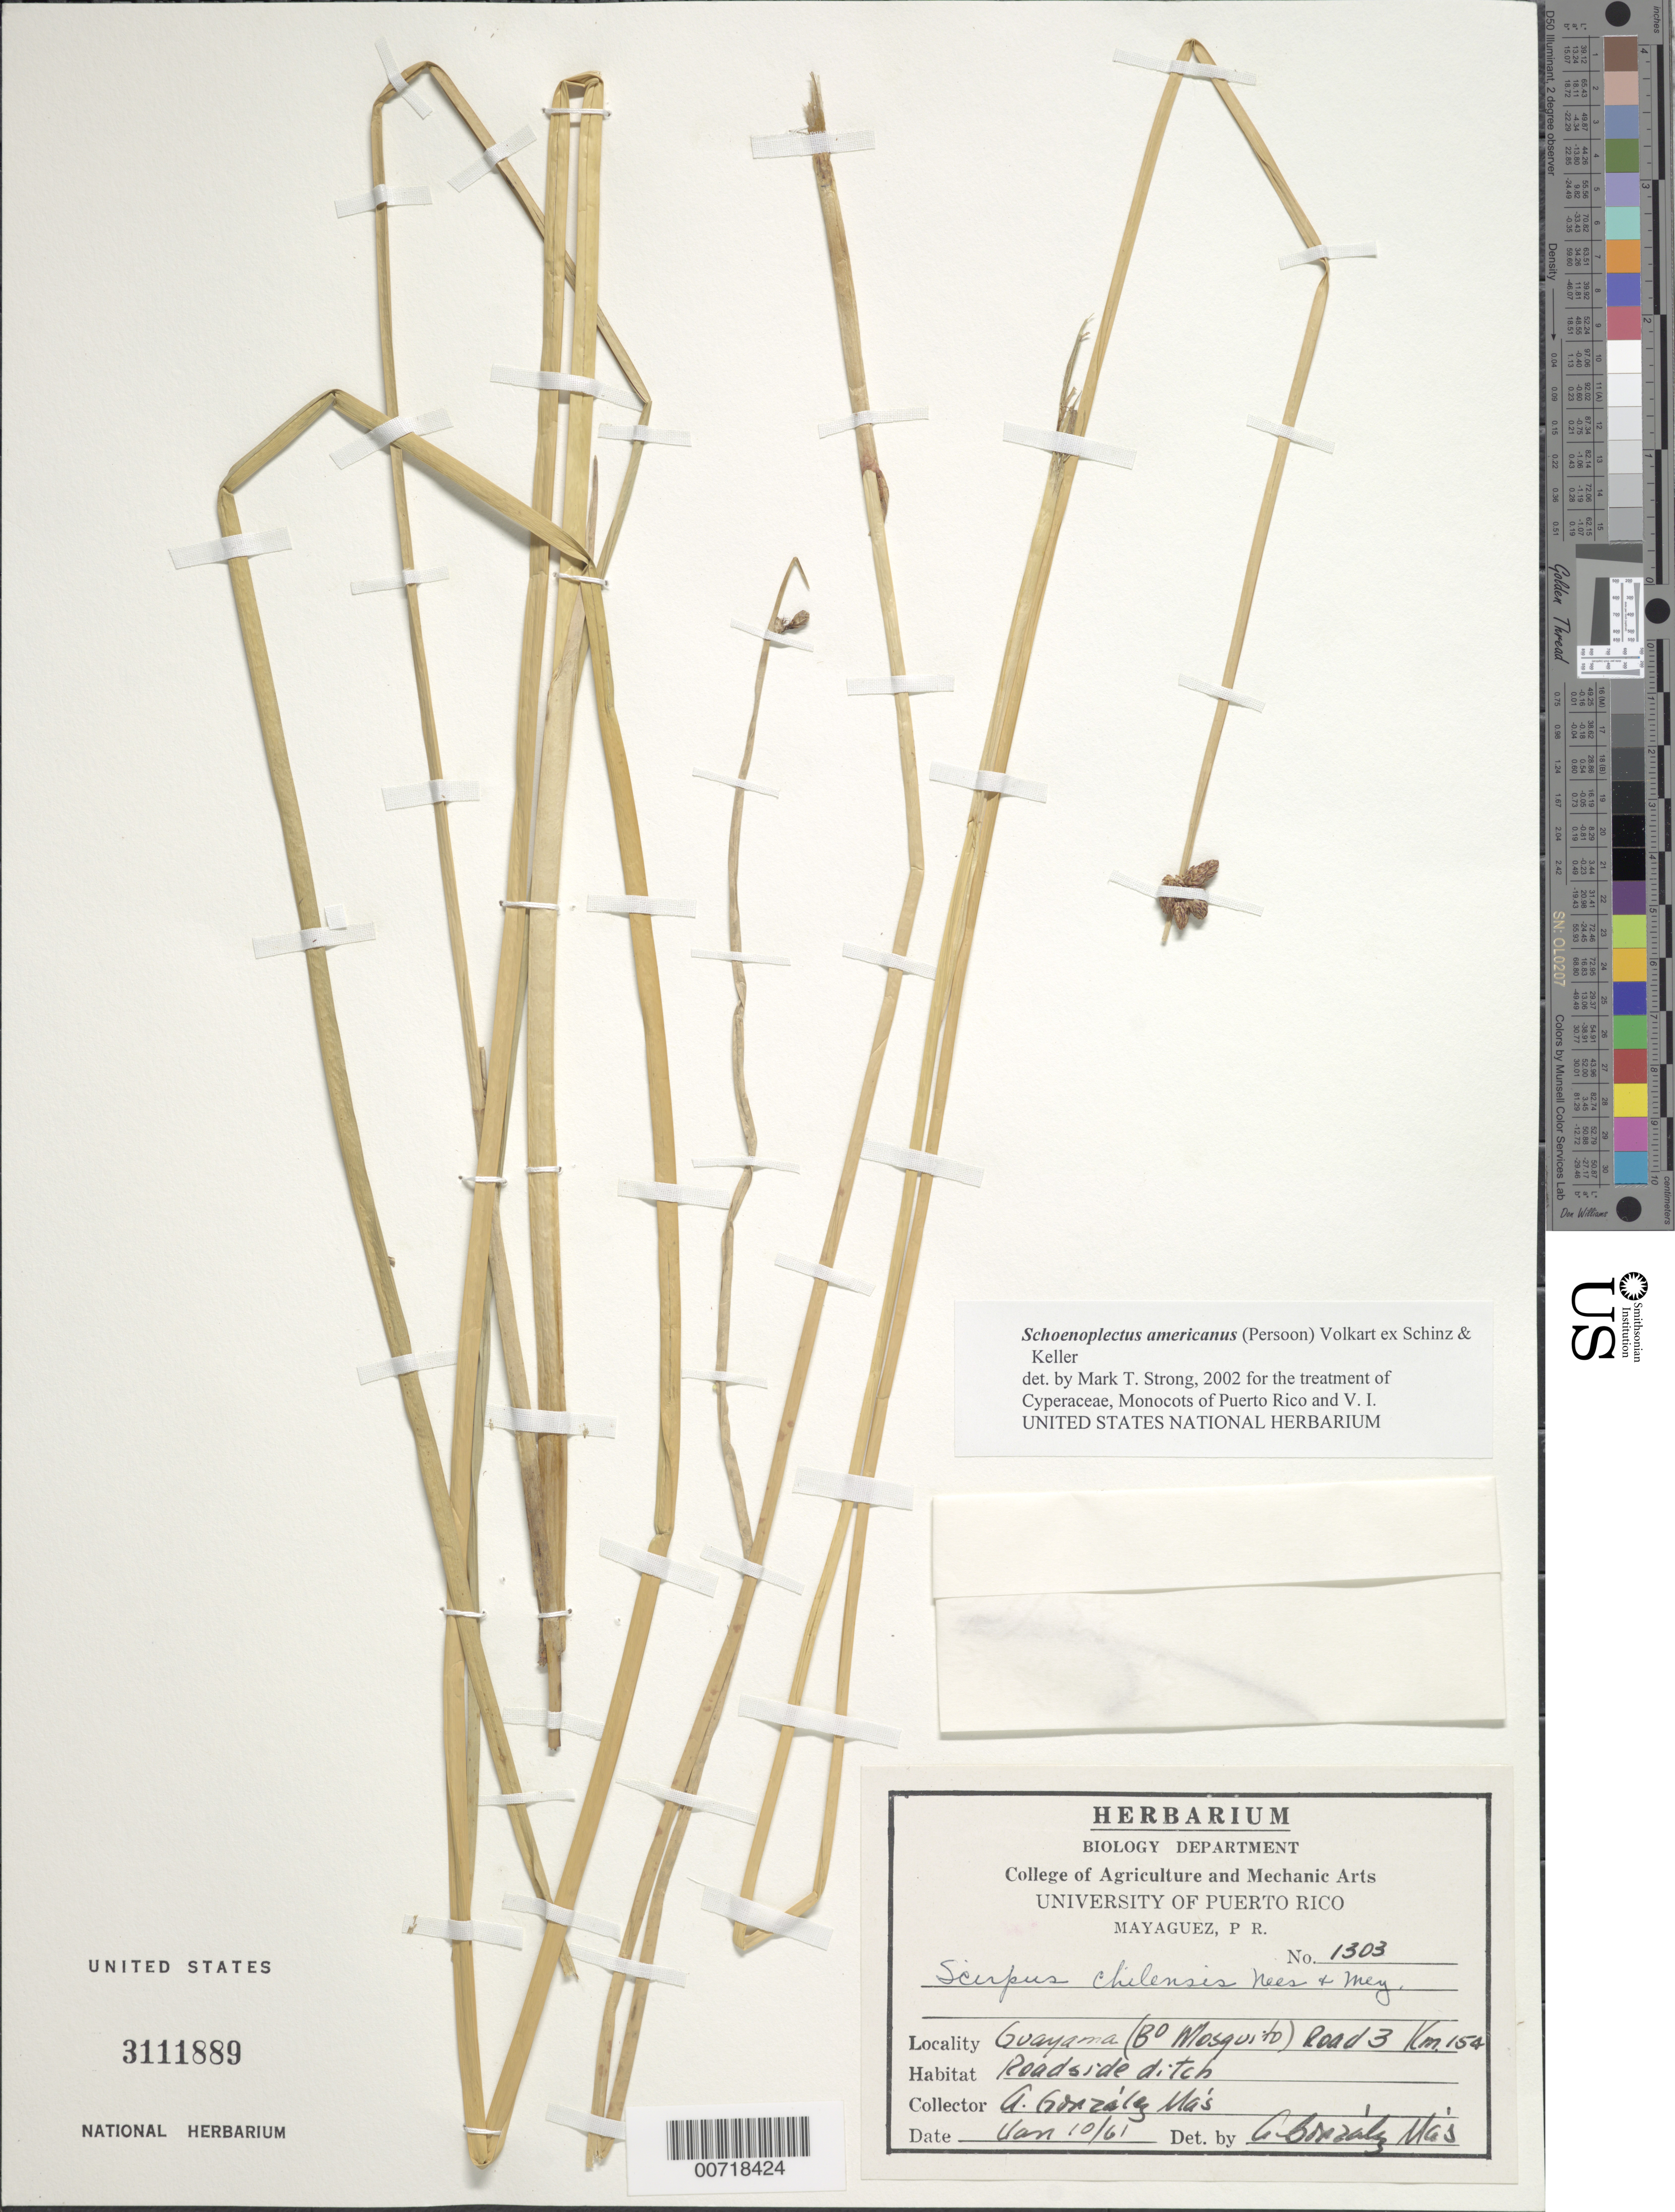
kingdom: Plantae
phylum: Tracheophyta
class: Liliopsida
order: Poales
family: Cyperaceae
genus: Schoenoplectus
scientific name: Schoenoplectus americanus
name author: (Pers.) Volkart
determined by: Strong, M. T., (US), Smithsonian Institution - National Museum of Natural History (UNITED STATES)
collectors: A. González Más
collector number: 1303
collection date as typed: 10 Jan 1961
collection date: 1961-01-10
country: Puerto Rico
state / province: Guayama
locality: Guayama: Bo. Mosquito, Rd 3, km 154.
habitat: Roadside ditch.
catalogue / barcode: US 3111889